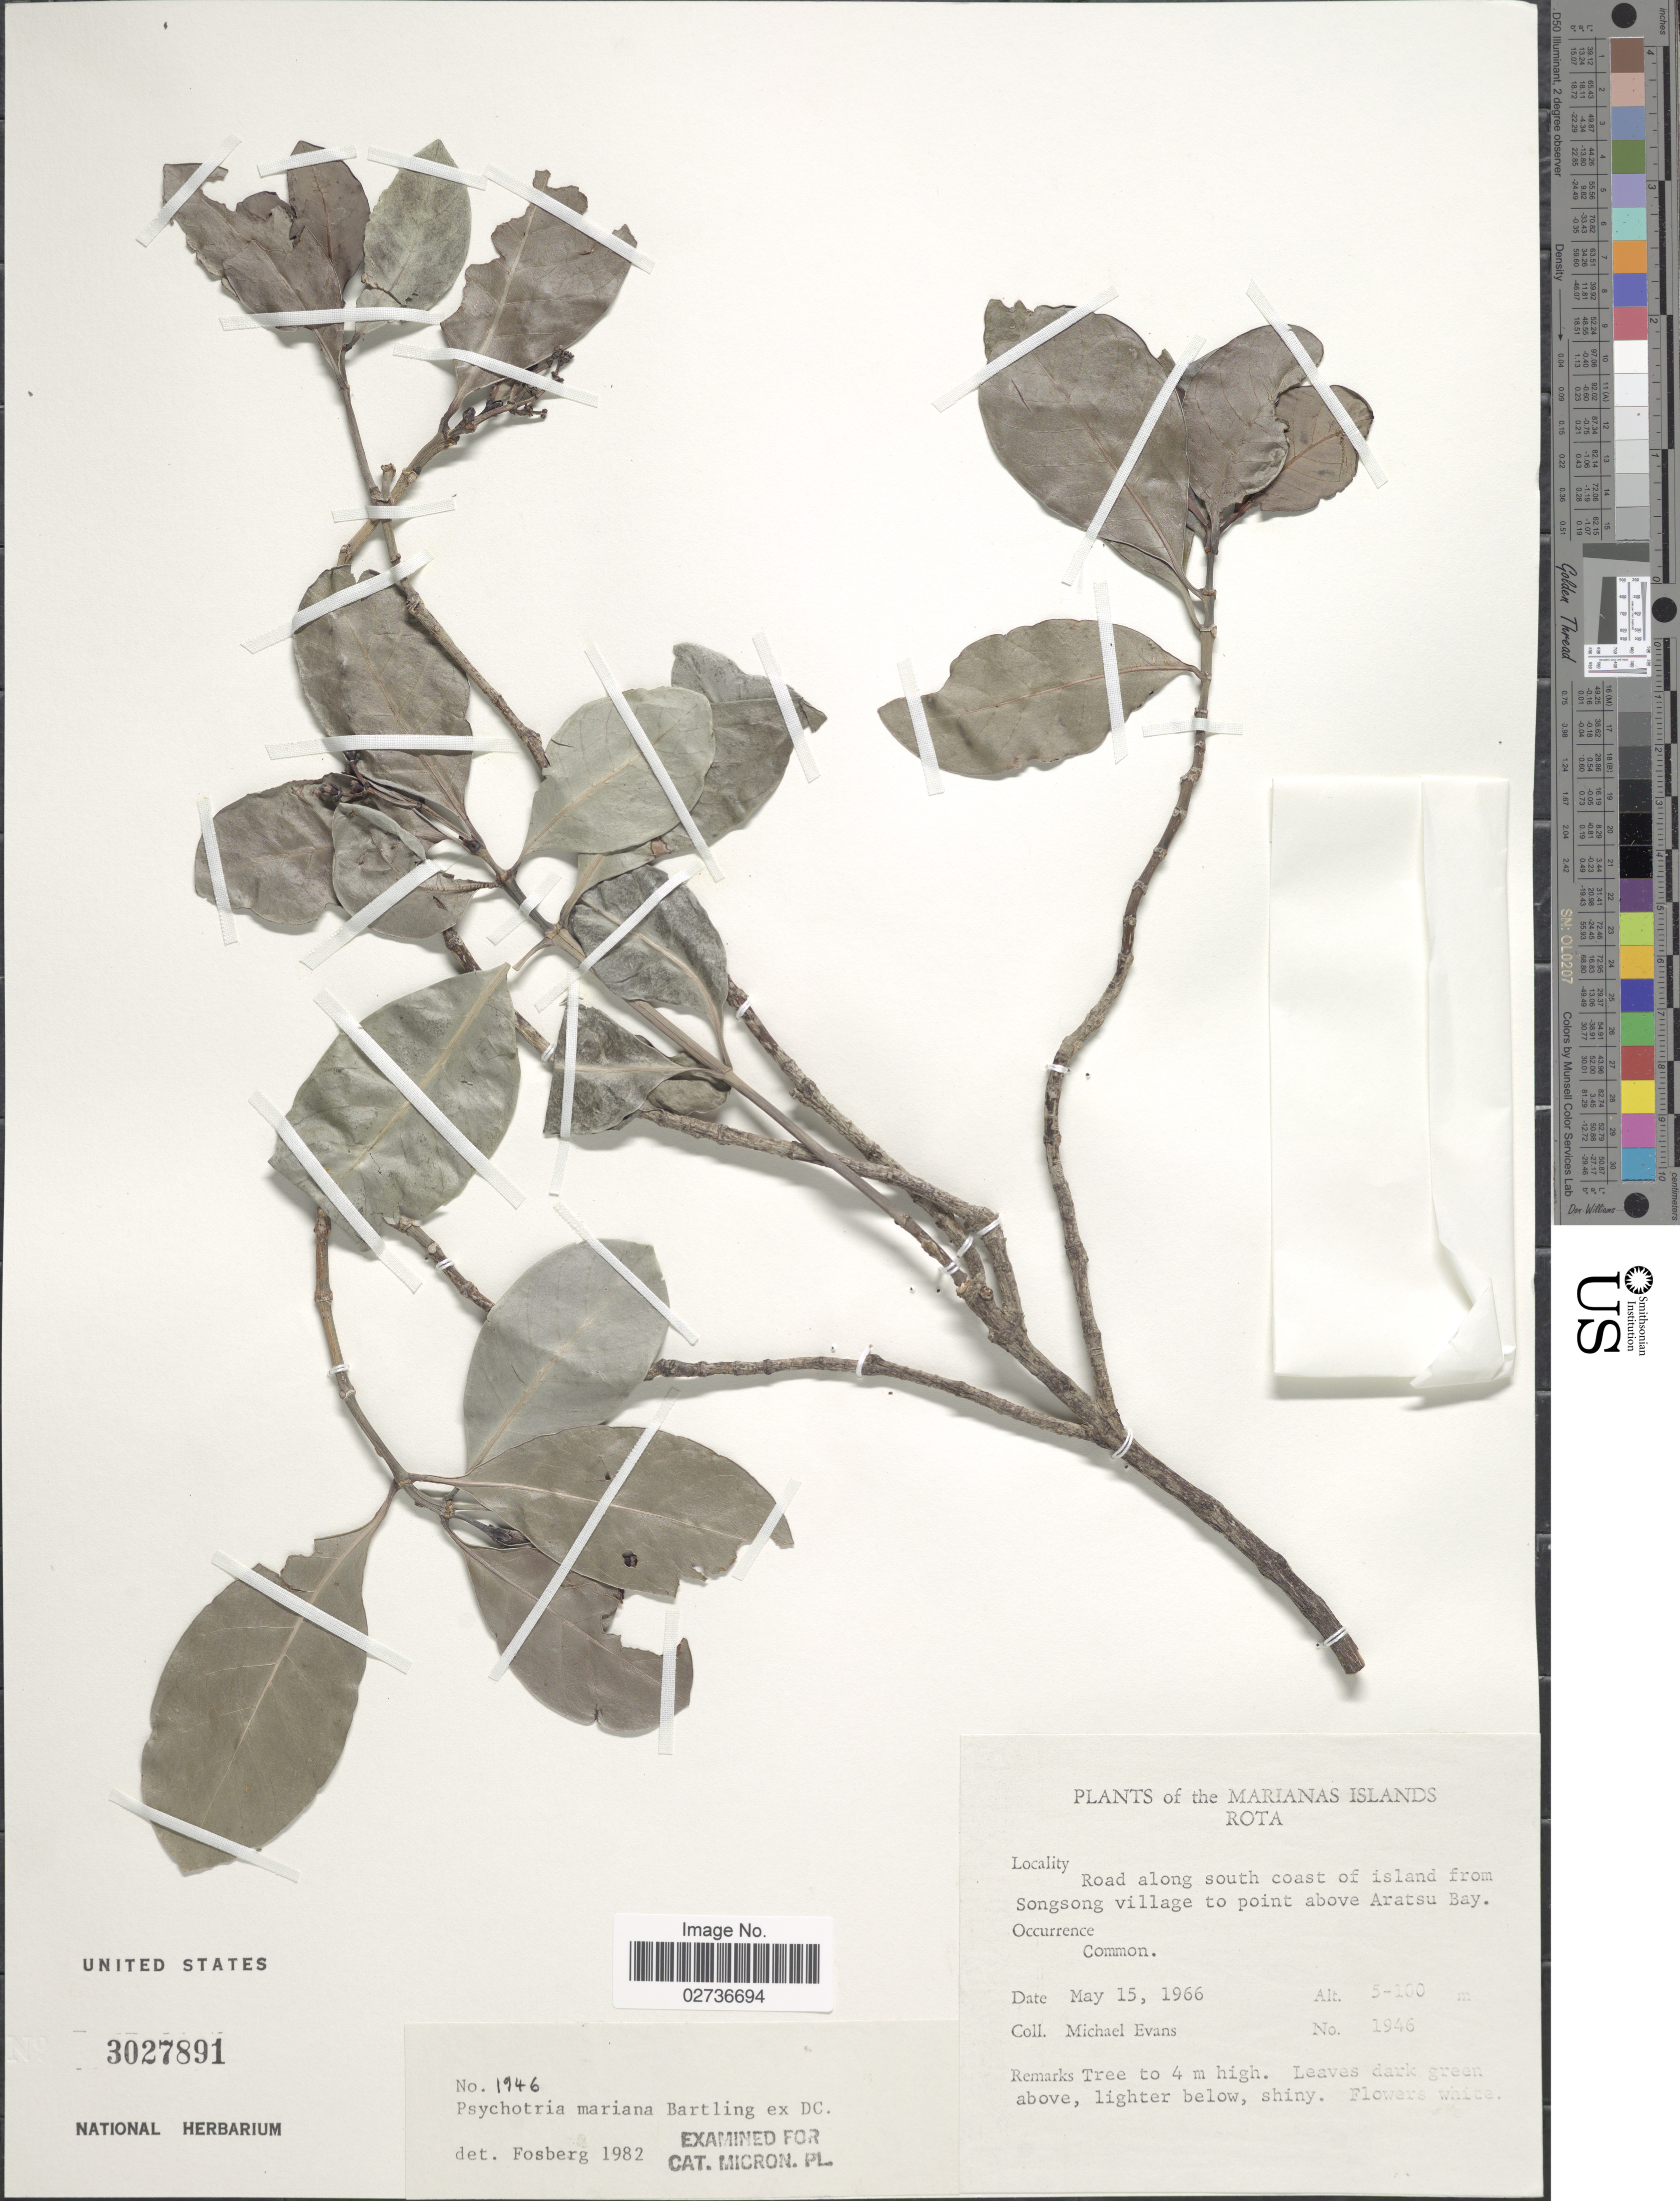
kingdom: Plantae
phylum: Tracheophyta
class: Magnoliopsida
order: Gentianales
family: Rubiaceae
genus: Psychotria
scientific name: Psychotria mariana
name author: Bartl. ex DC.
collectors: M. Evans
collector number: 1946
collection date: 1966-05-15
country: Northern Mariana Islands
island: Rota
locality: Rota, Road along south coast of island from Songsong village to point above Aratsu Bay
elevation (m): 5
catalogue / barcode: US 3027891